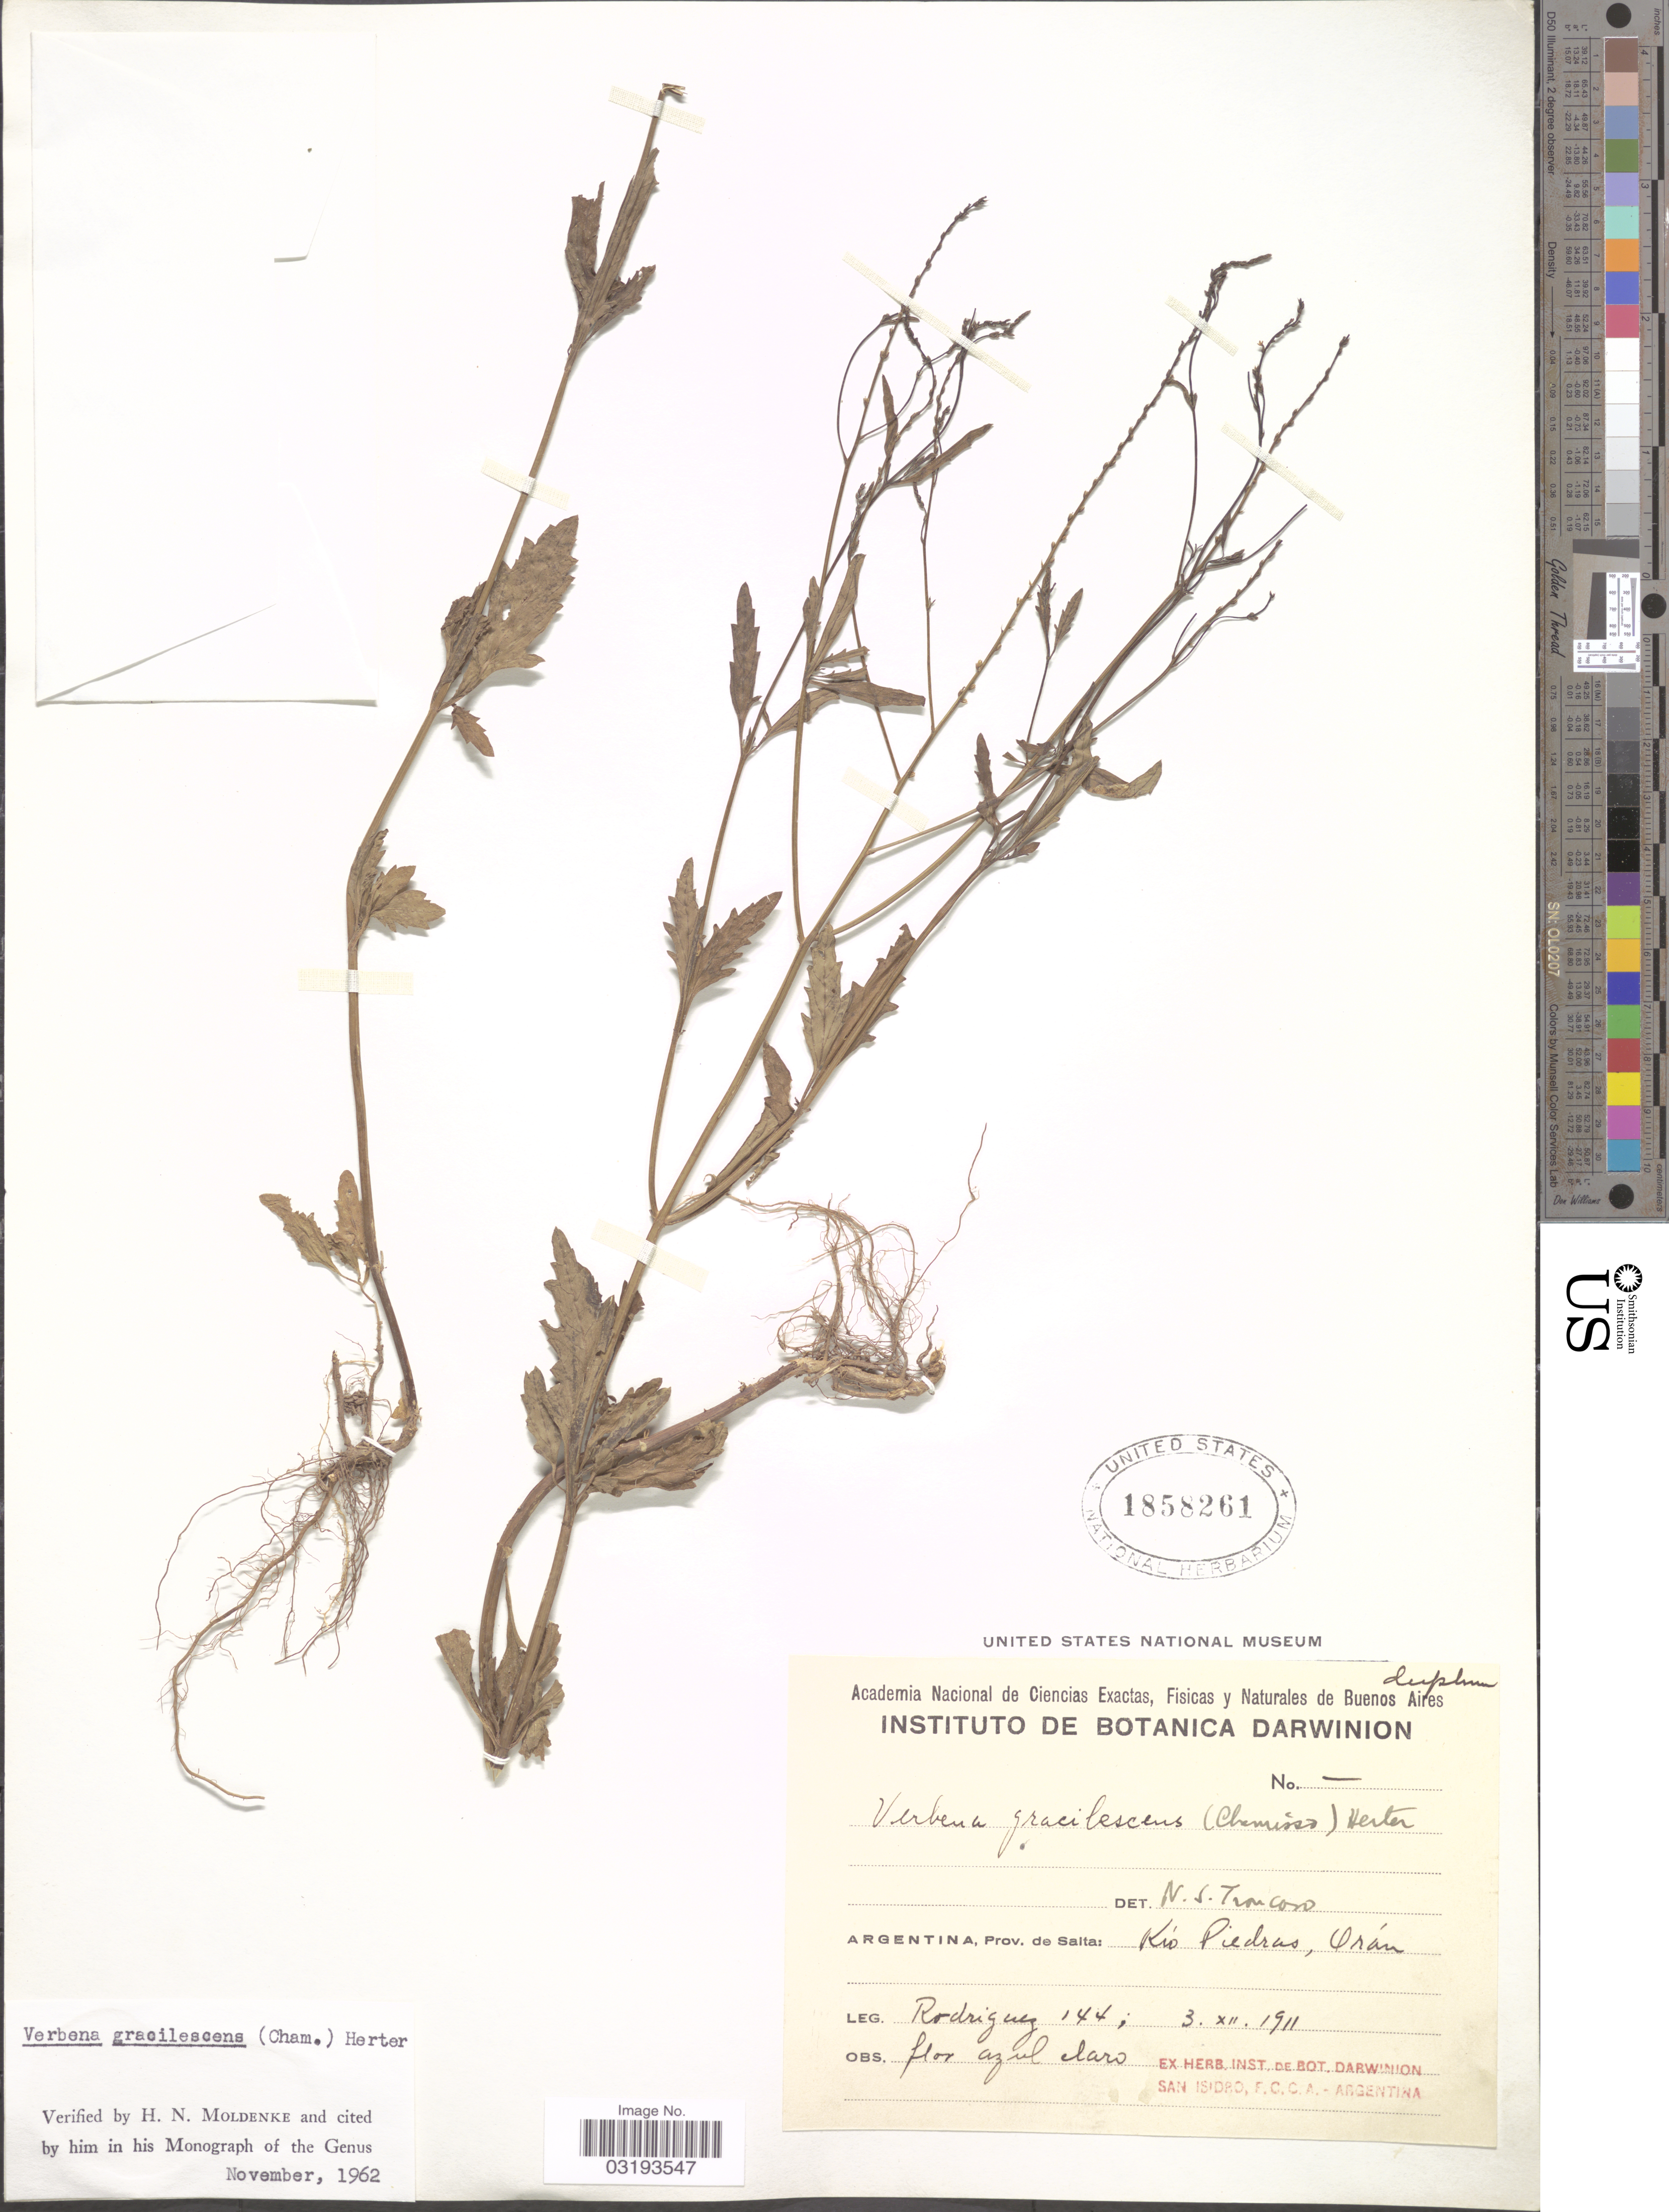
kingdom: Plantae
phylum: Tracheophyta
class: Magnoliopsida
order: Lamiales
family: Verbenaceae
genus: Verbena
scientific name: Verbena gracilescens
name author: (Cham.) Herter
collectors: Rodriguez, --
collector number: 144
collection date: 1911-12-03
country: Argentina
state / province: Salta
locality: Río Piedras, Orán.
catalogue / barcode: US 1858261